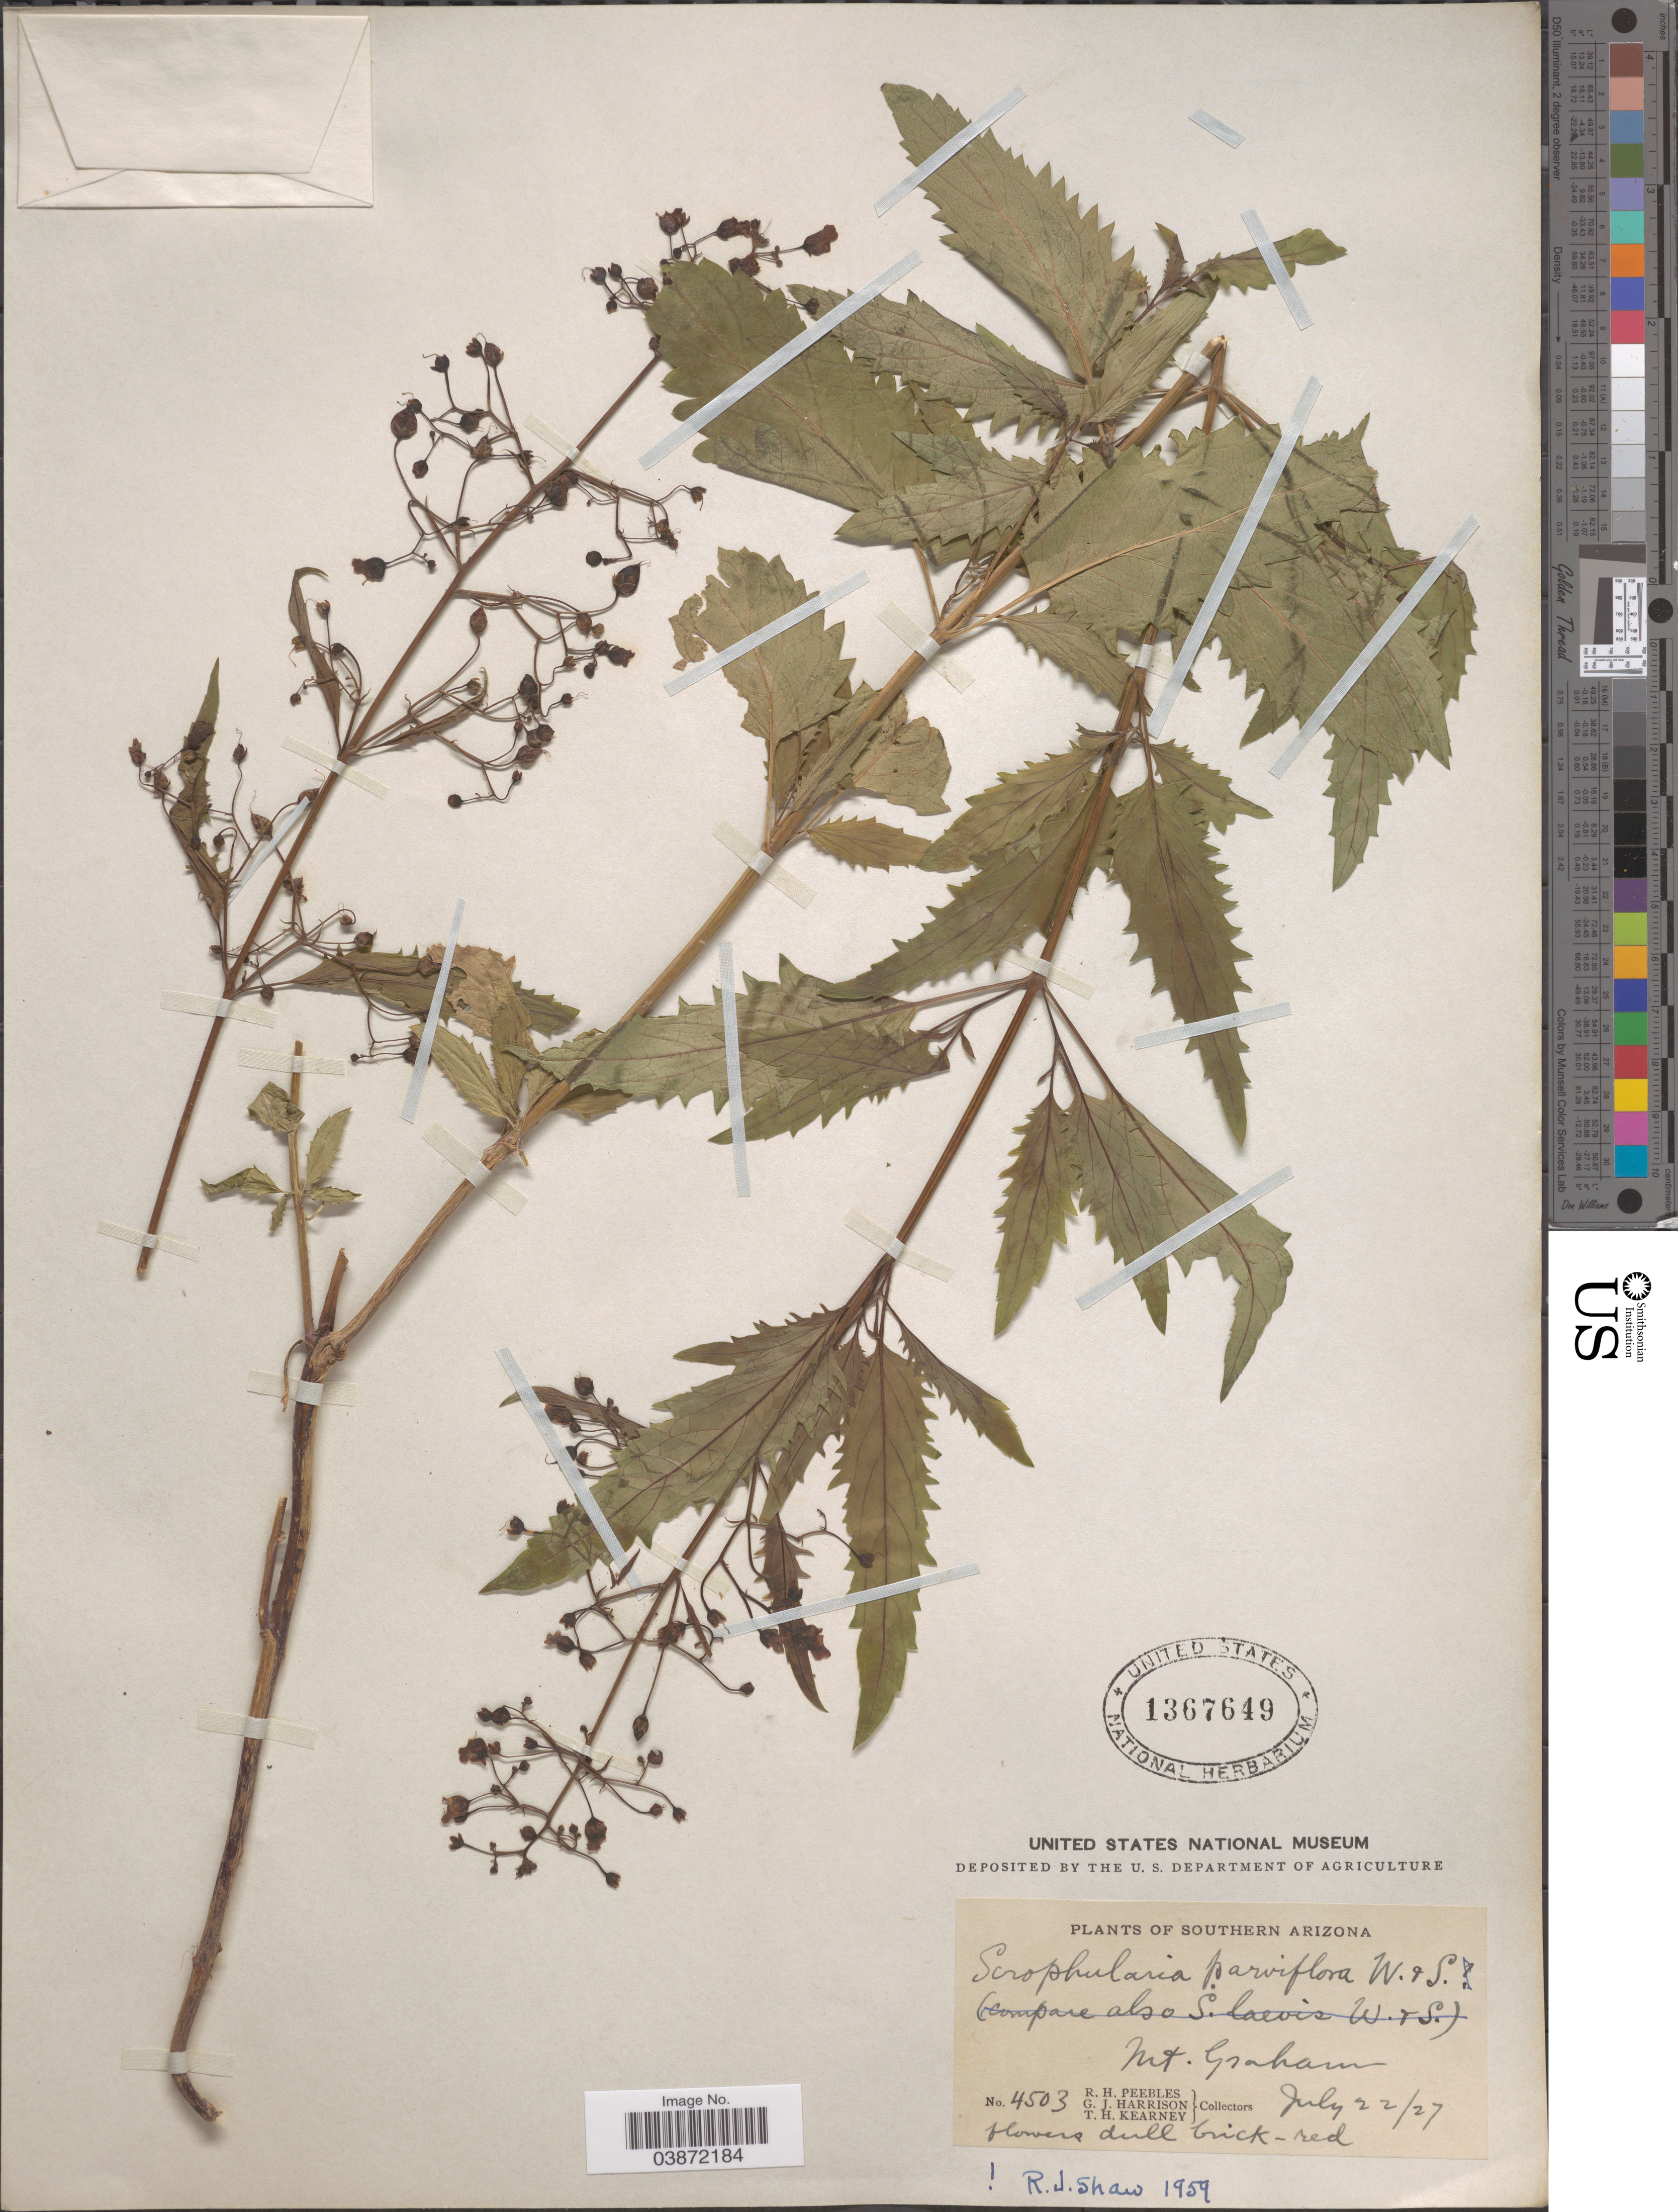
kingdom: Plantae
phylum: Tracheophyta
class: Magnoliopsida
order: Lamiales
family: Scrophulariaceae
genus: Scrophularia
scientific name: Scrophularia parviflora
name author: Wooton & Standl.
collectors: R. H. Peebles, G. J. Harrison & T. H. Kearney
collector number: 4503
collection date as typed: Transcribed d/m/y: 22/7/27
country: United States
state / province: Arizona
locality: Southern Arizona. Mt Graham.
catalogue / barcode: US 1367649